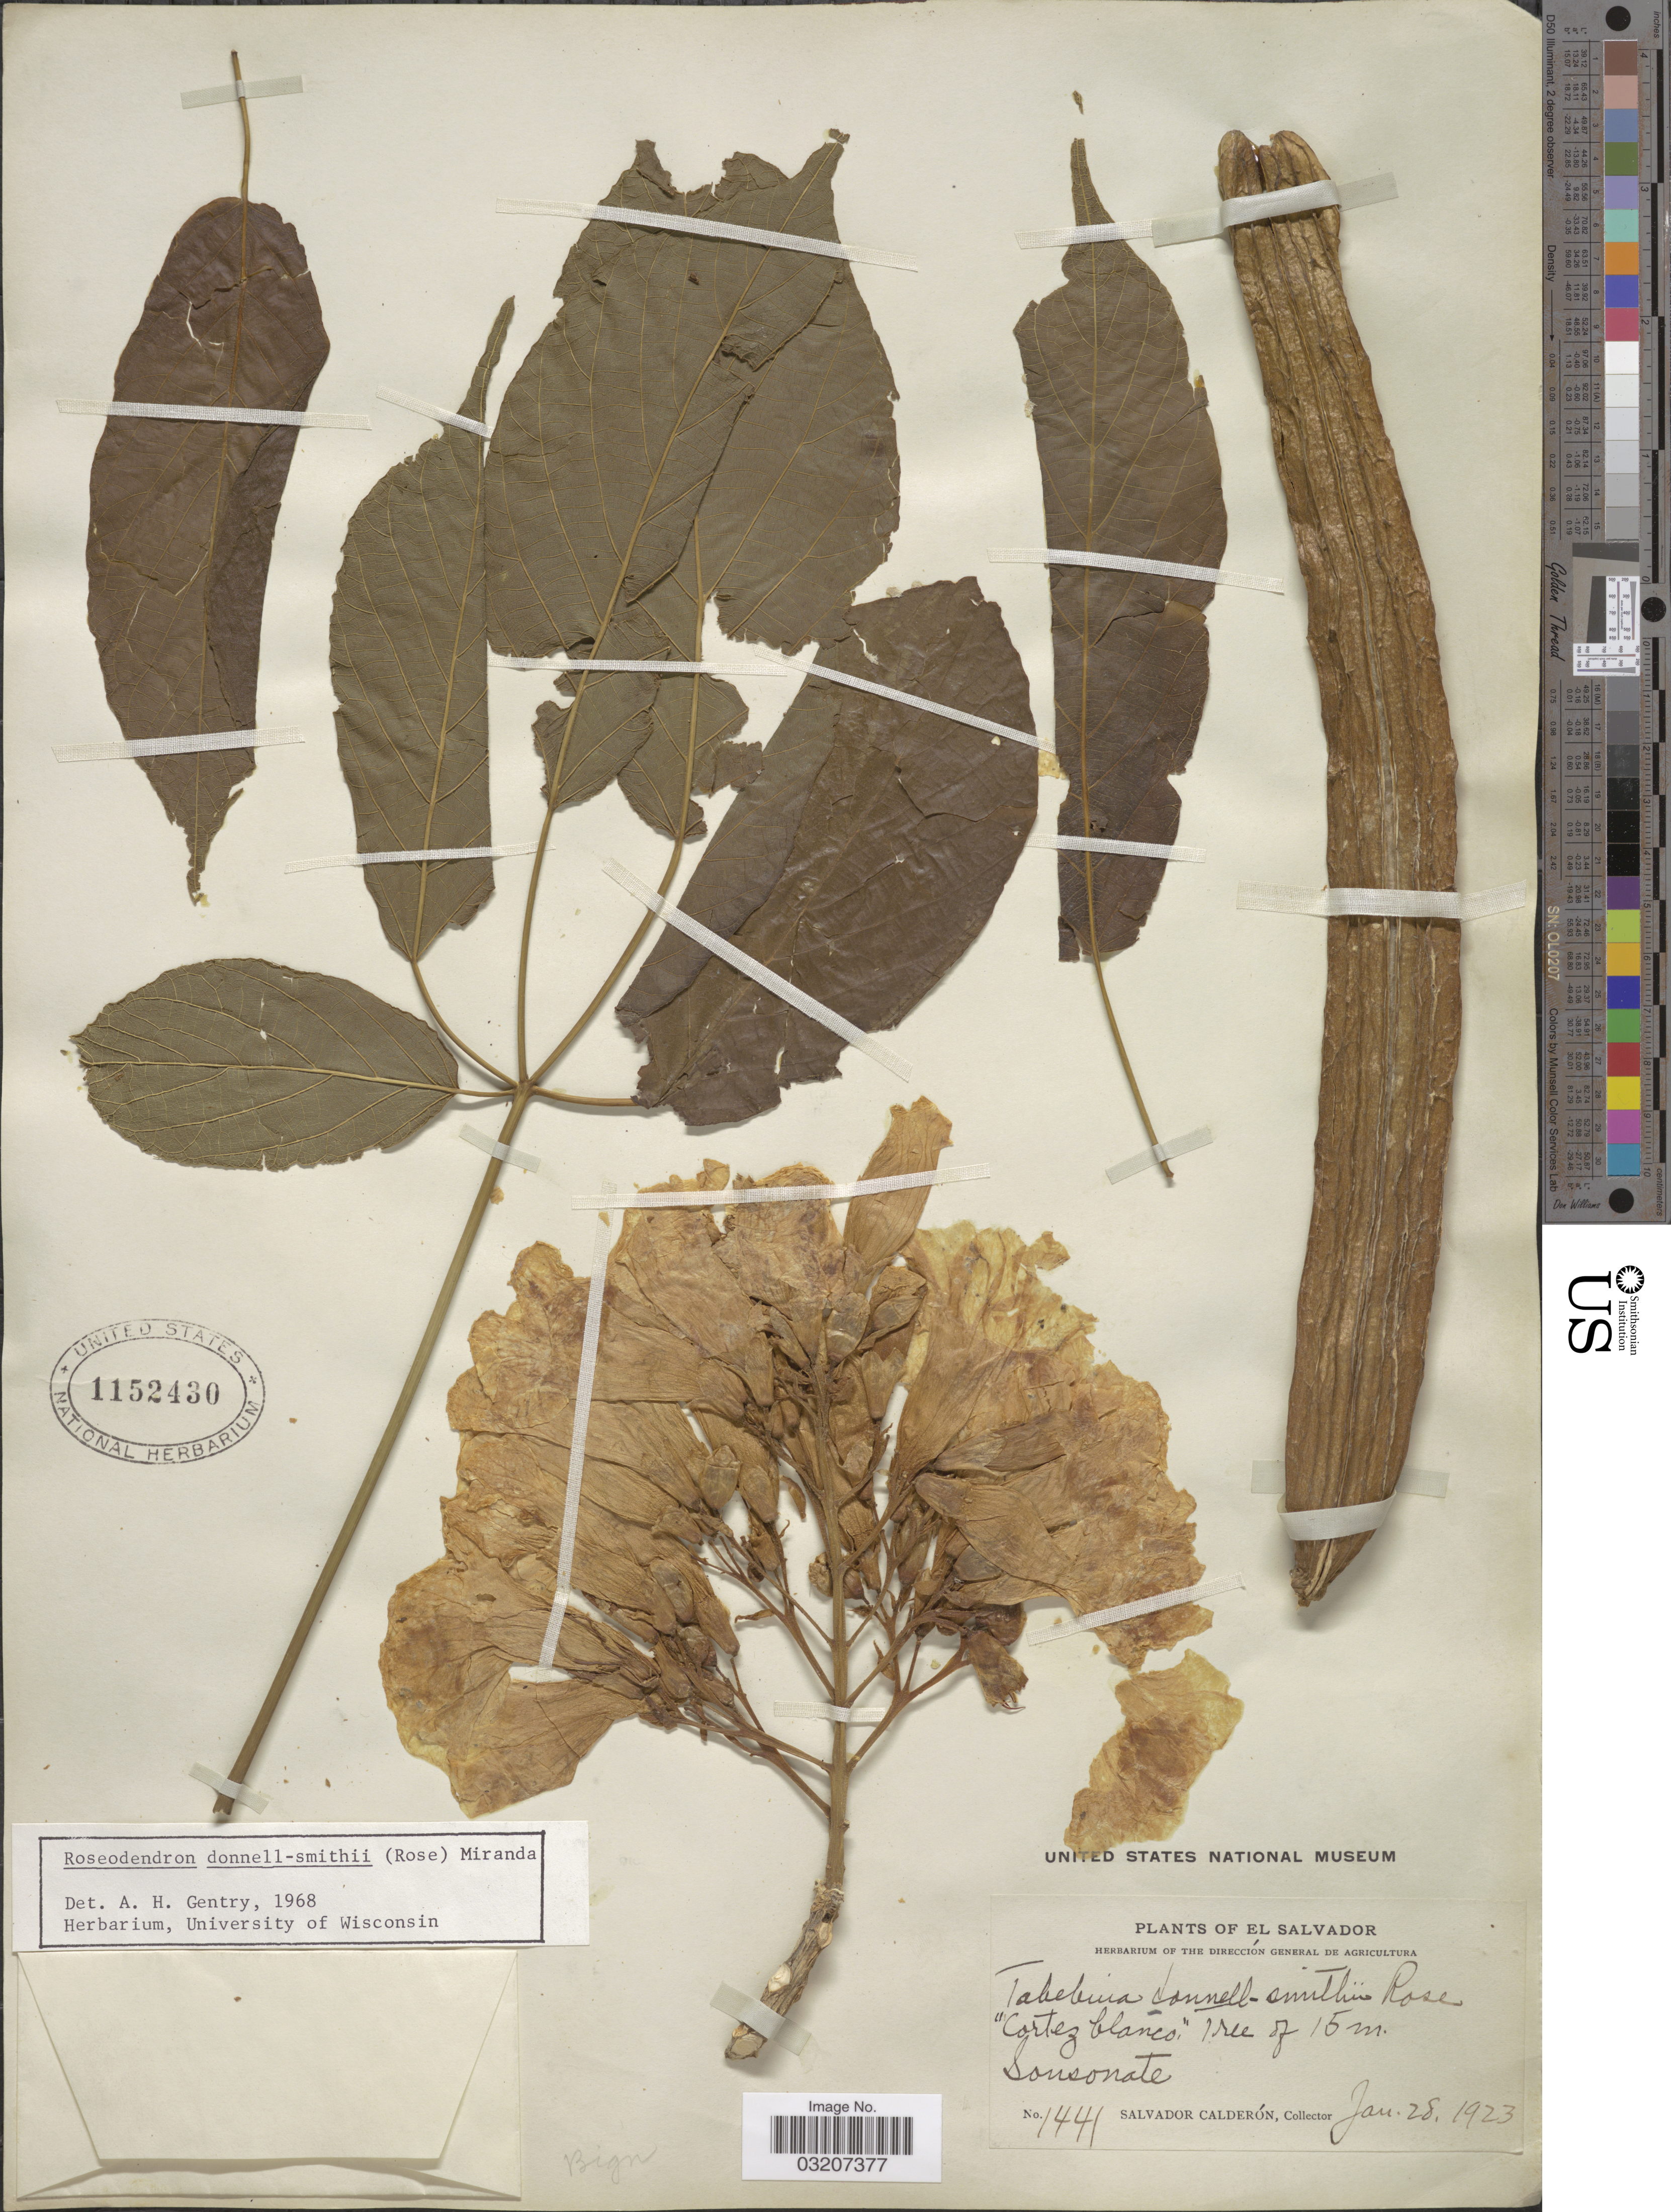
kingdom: Plantae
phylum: Tracheophyta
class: Magnoliopsida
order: Lamiales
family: Bignoniaceae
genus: Roseodendron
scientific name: Roseodendron donnell-smithii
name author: (Rose) Miranda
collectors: S. Calderón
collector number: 1441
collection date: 1923-01-28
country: El Salvador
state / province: Sonsonate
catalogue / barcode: US 1152430